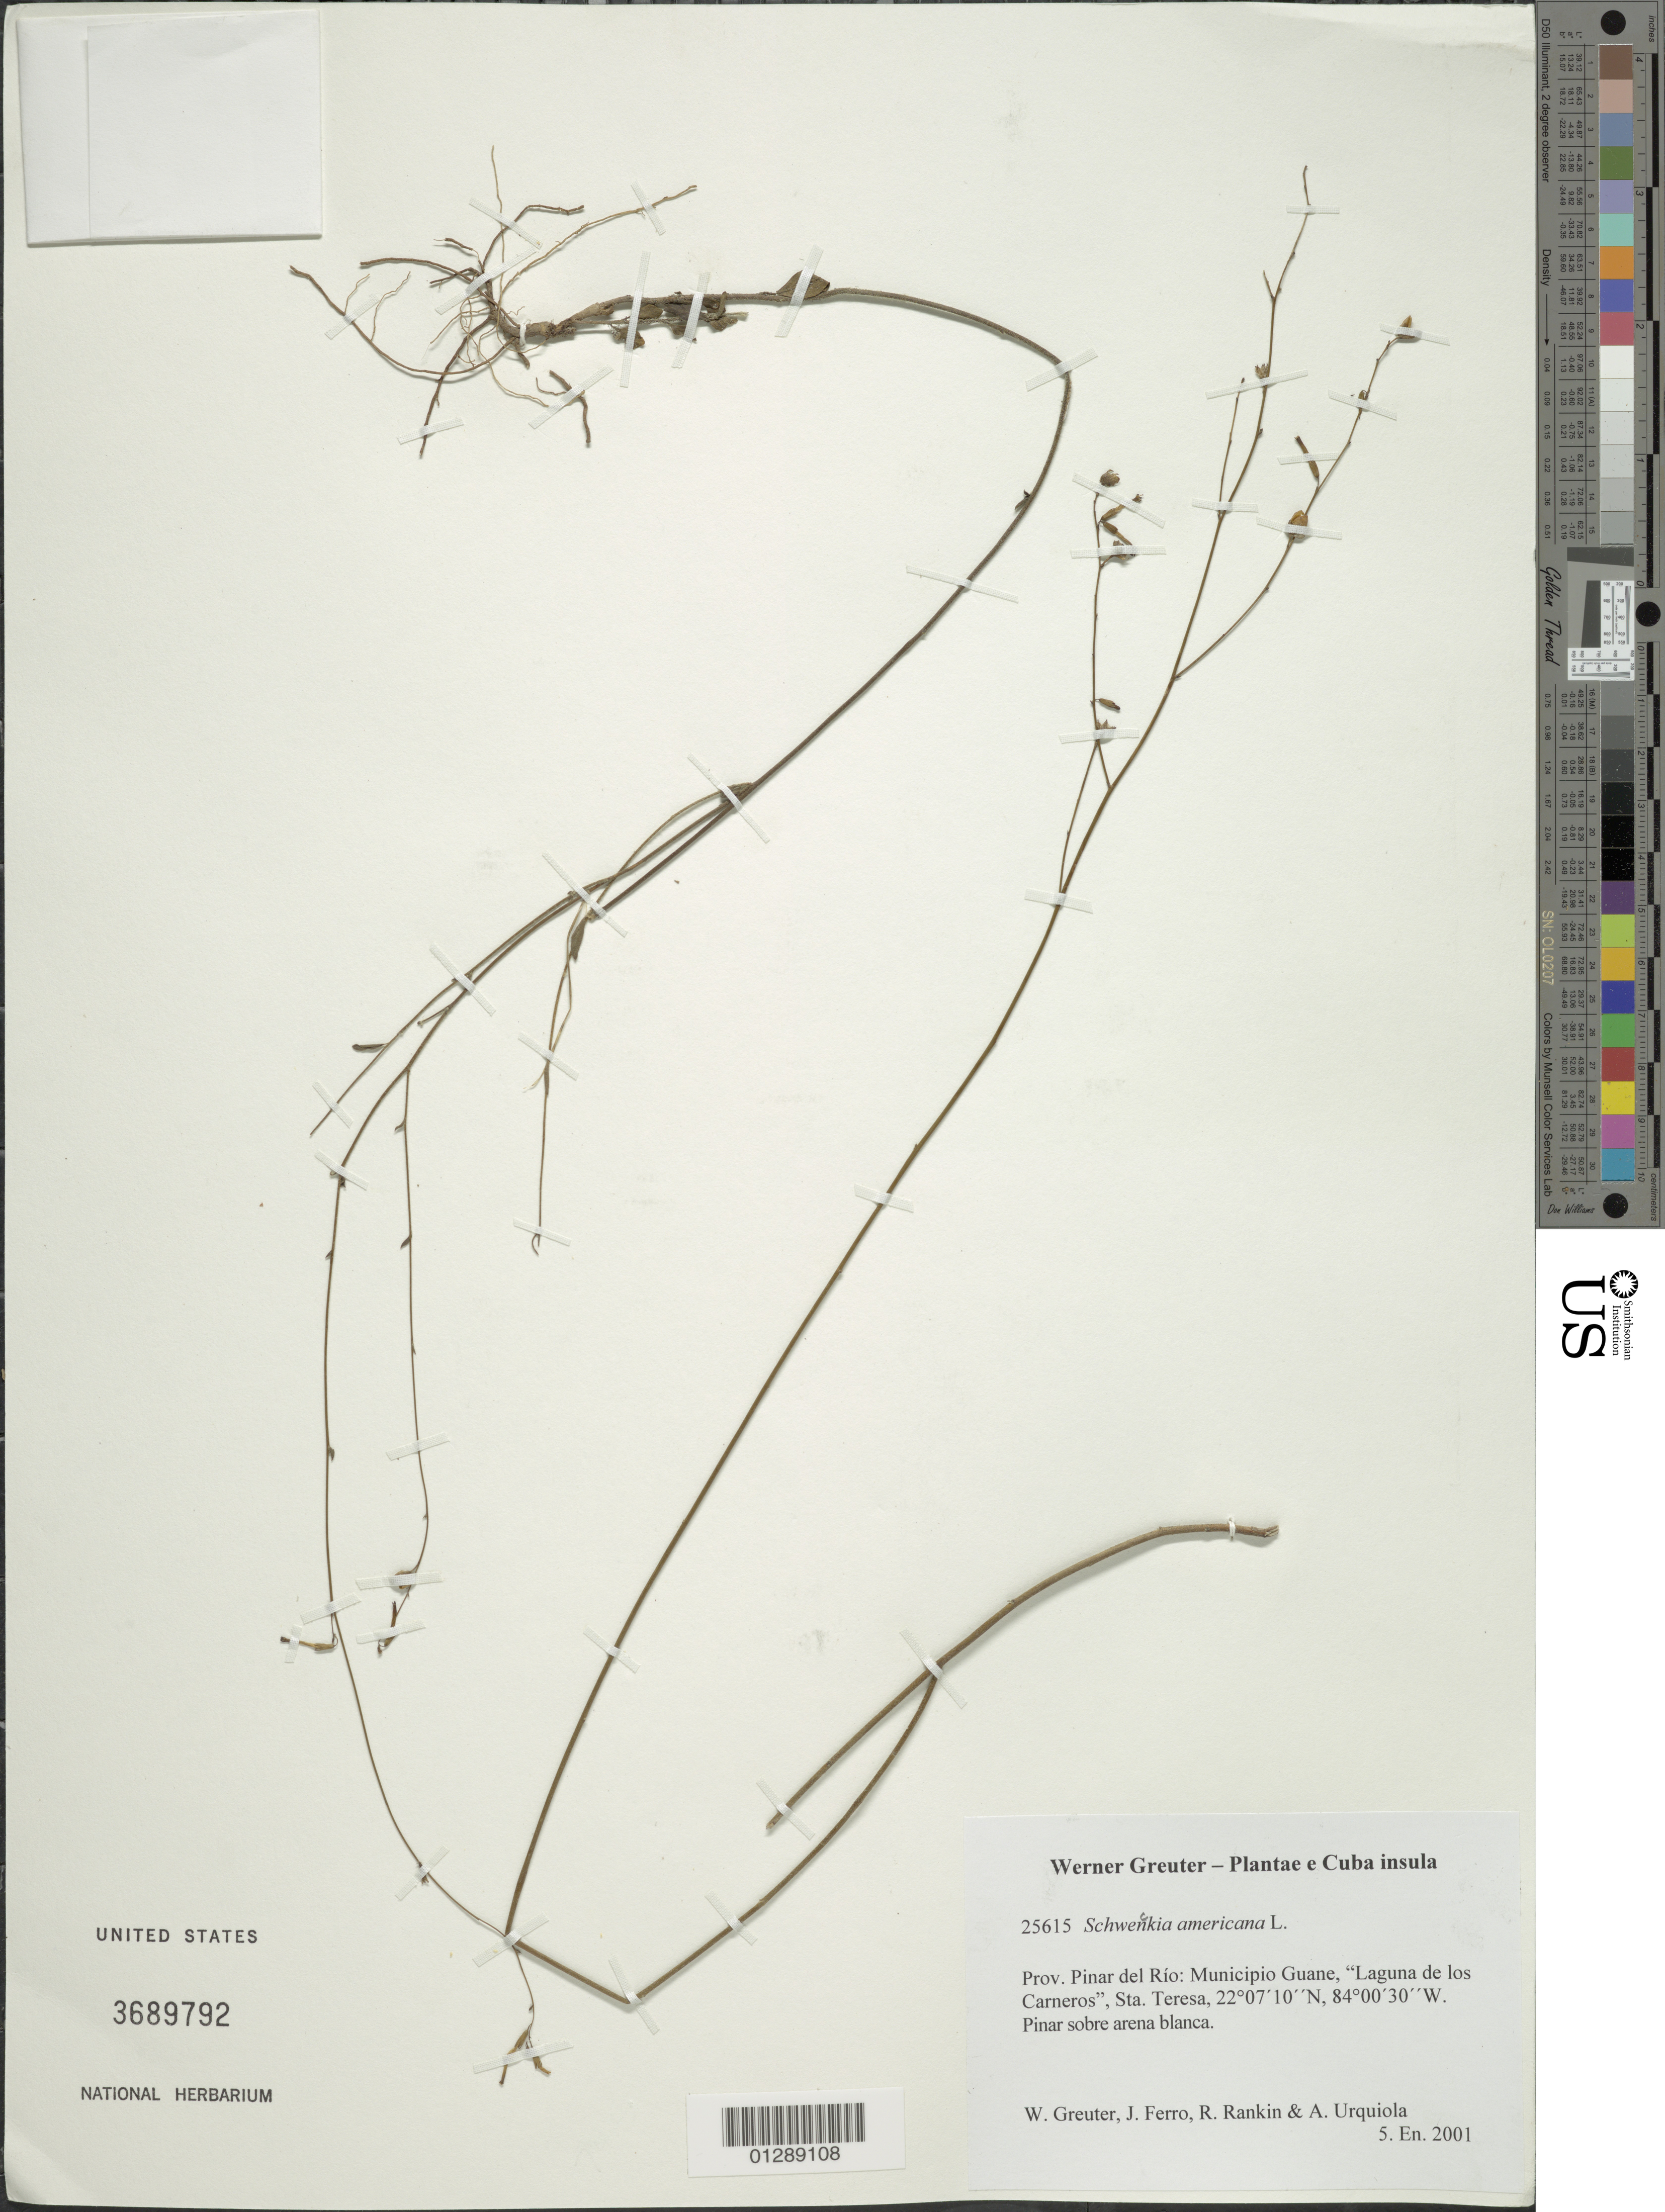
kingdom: Plantae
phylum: Tracheophyta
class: Magnoliopsida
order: Solanales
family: Solanaceae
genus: Schwenckia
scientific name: Schwenckia americana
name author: L.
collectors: W. R. Greuter, J. Ferro, R. Rankin Rodriguez & A. Urquiola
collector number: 25615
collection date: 2001-01-05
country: Cuba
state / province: Pinar del Rio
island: Cuba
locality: Municipio Guane, "Laguna de los Carneros", Sta. Teresa.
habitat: Pinar sobre arena blanca.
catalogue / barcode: US 3689792